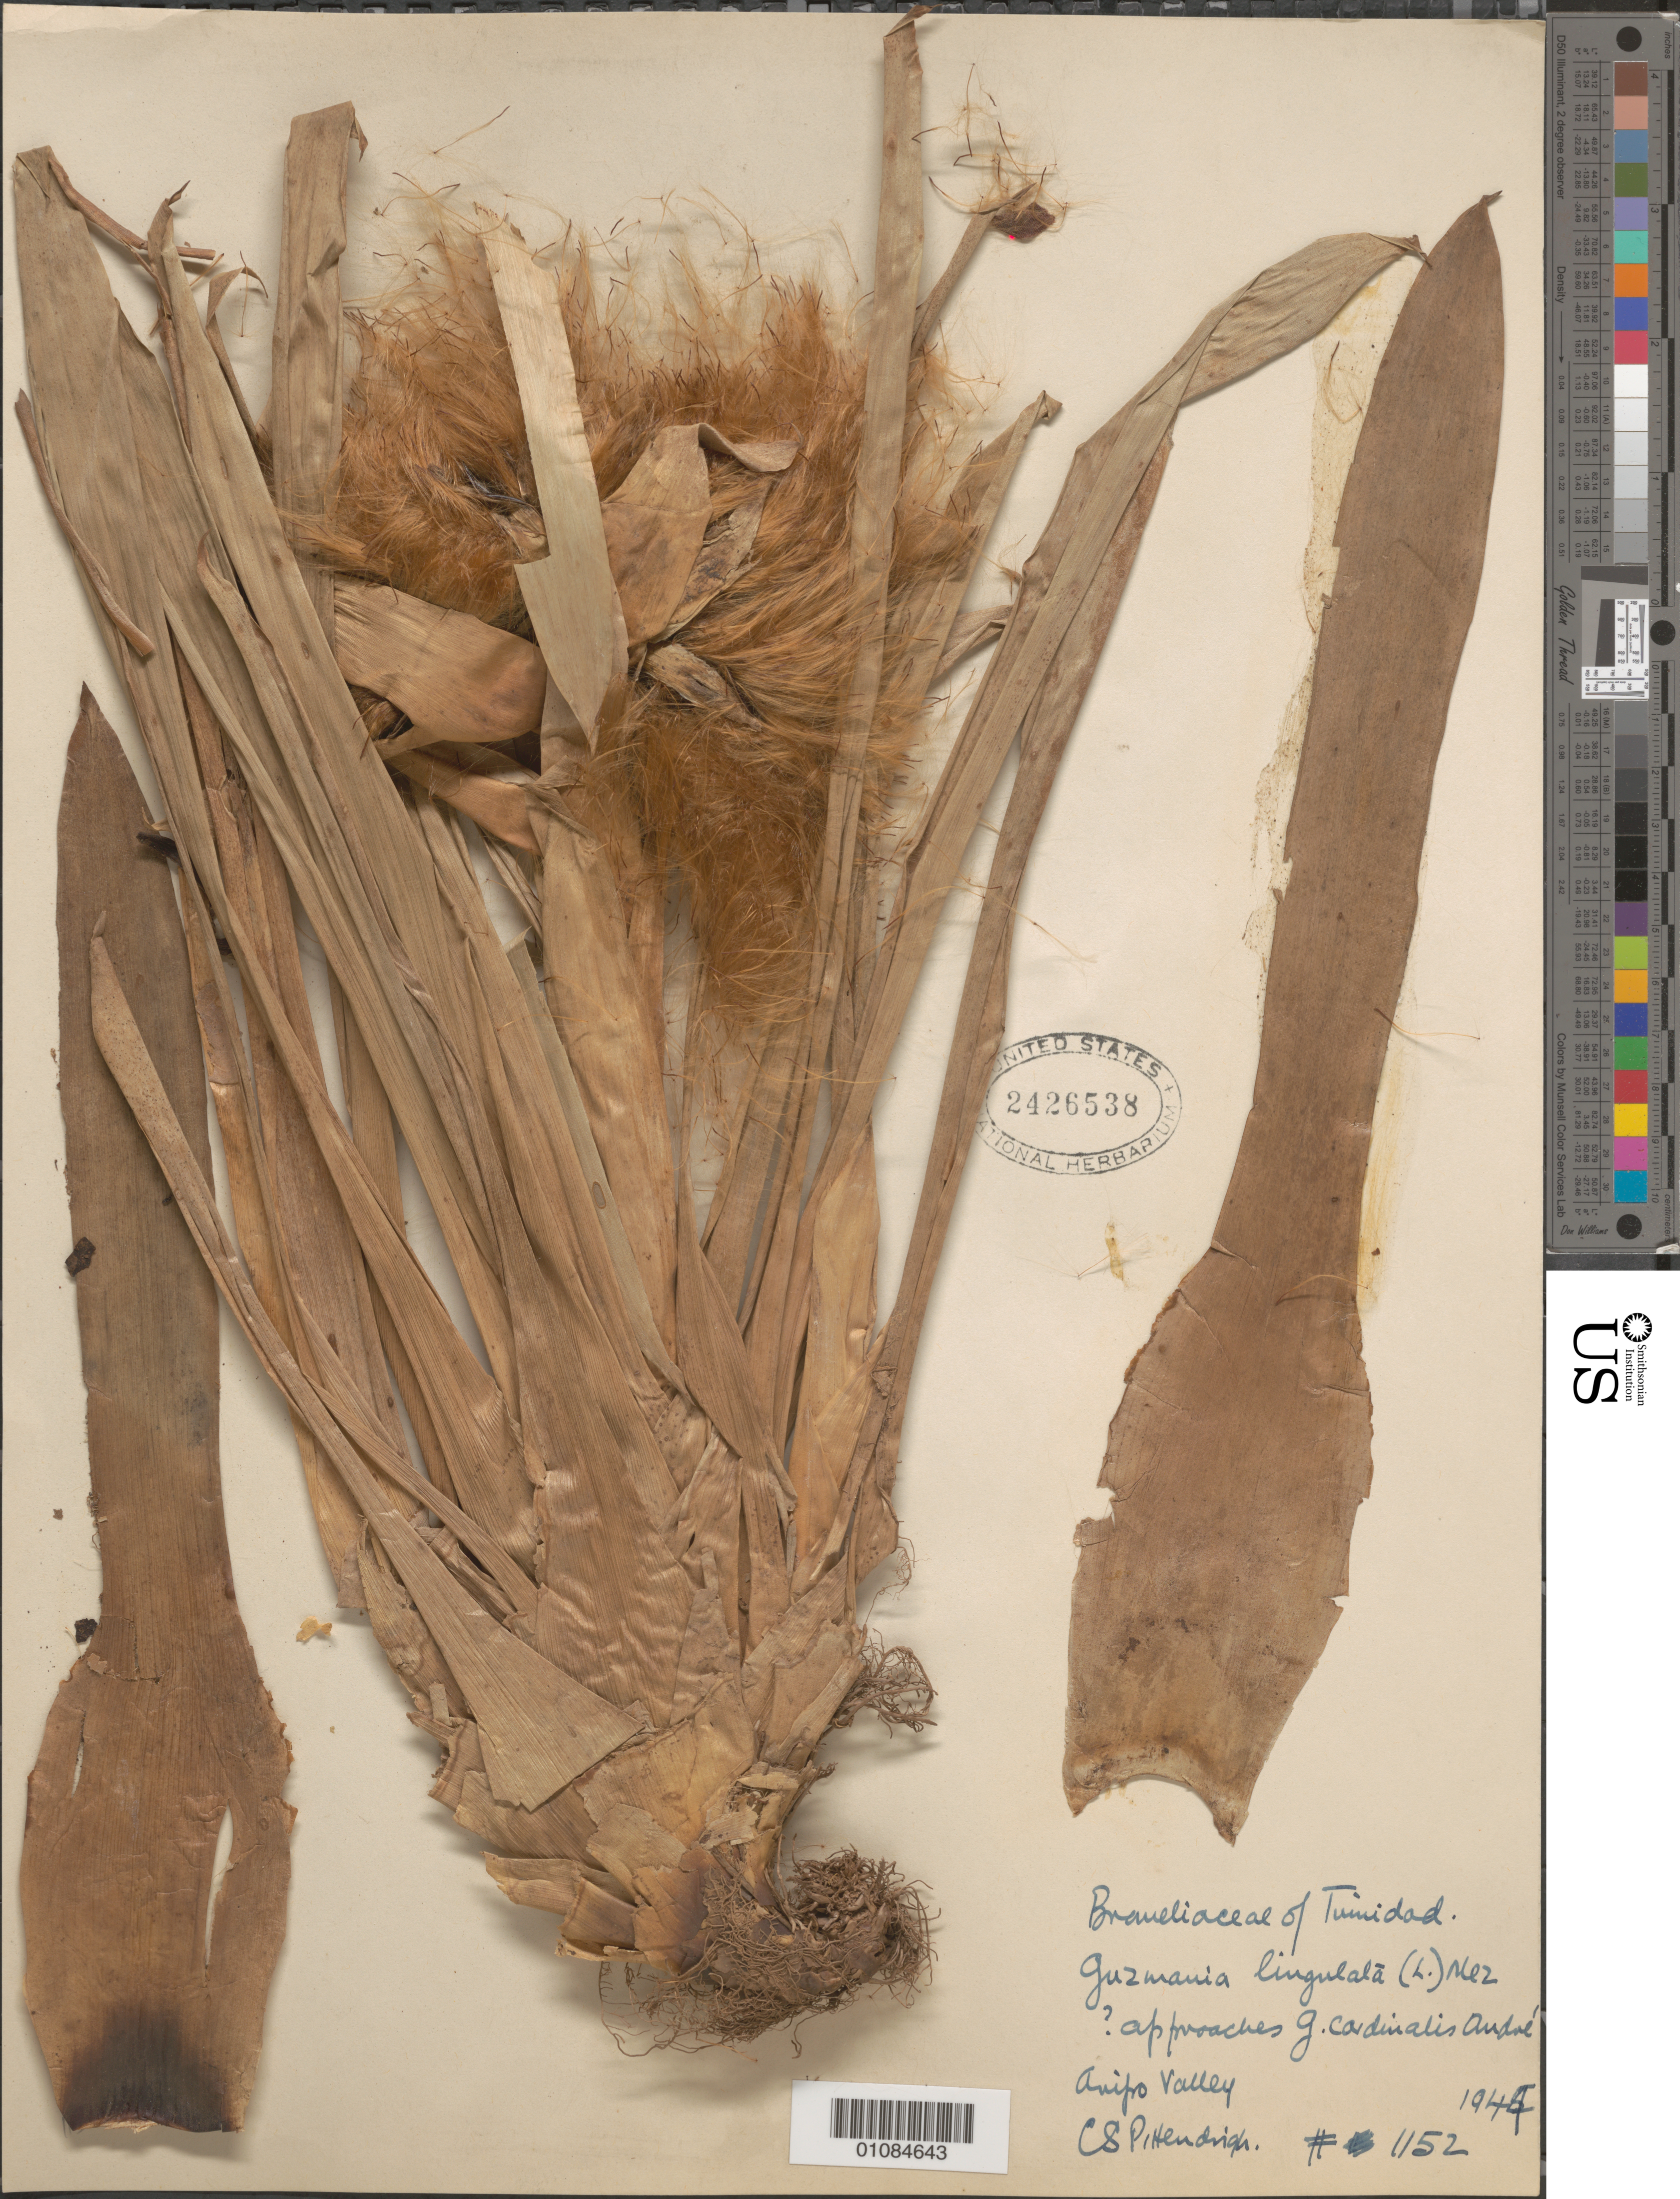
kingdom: Plantae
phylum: Tracheophyta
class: Liliopsida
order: Poales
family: Bromeliaceae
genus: Guzmania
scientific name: Guzmania lingulata var. lingulata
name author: (L.) Mez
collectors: C. S. Pittendrigh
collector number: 1152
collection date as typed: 1944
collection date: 1944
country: Trinidad and Tobago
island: Trinidad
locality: Aripo Valley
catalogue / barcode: US 2426538